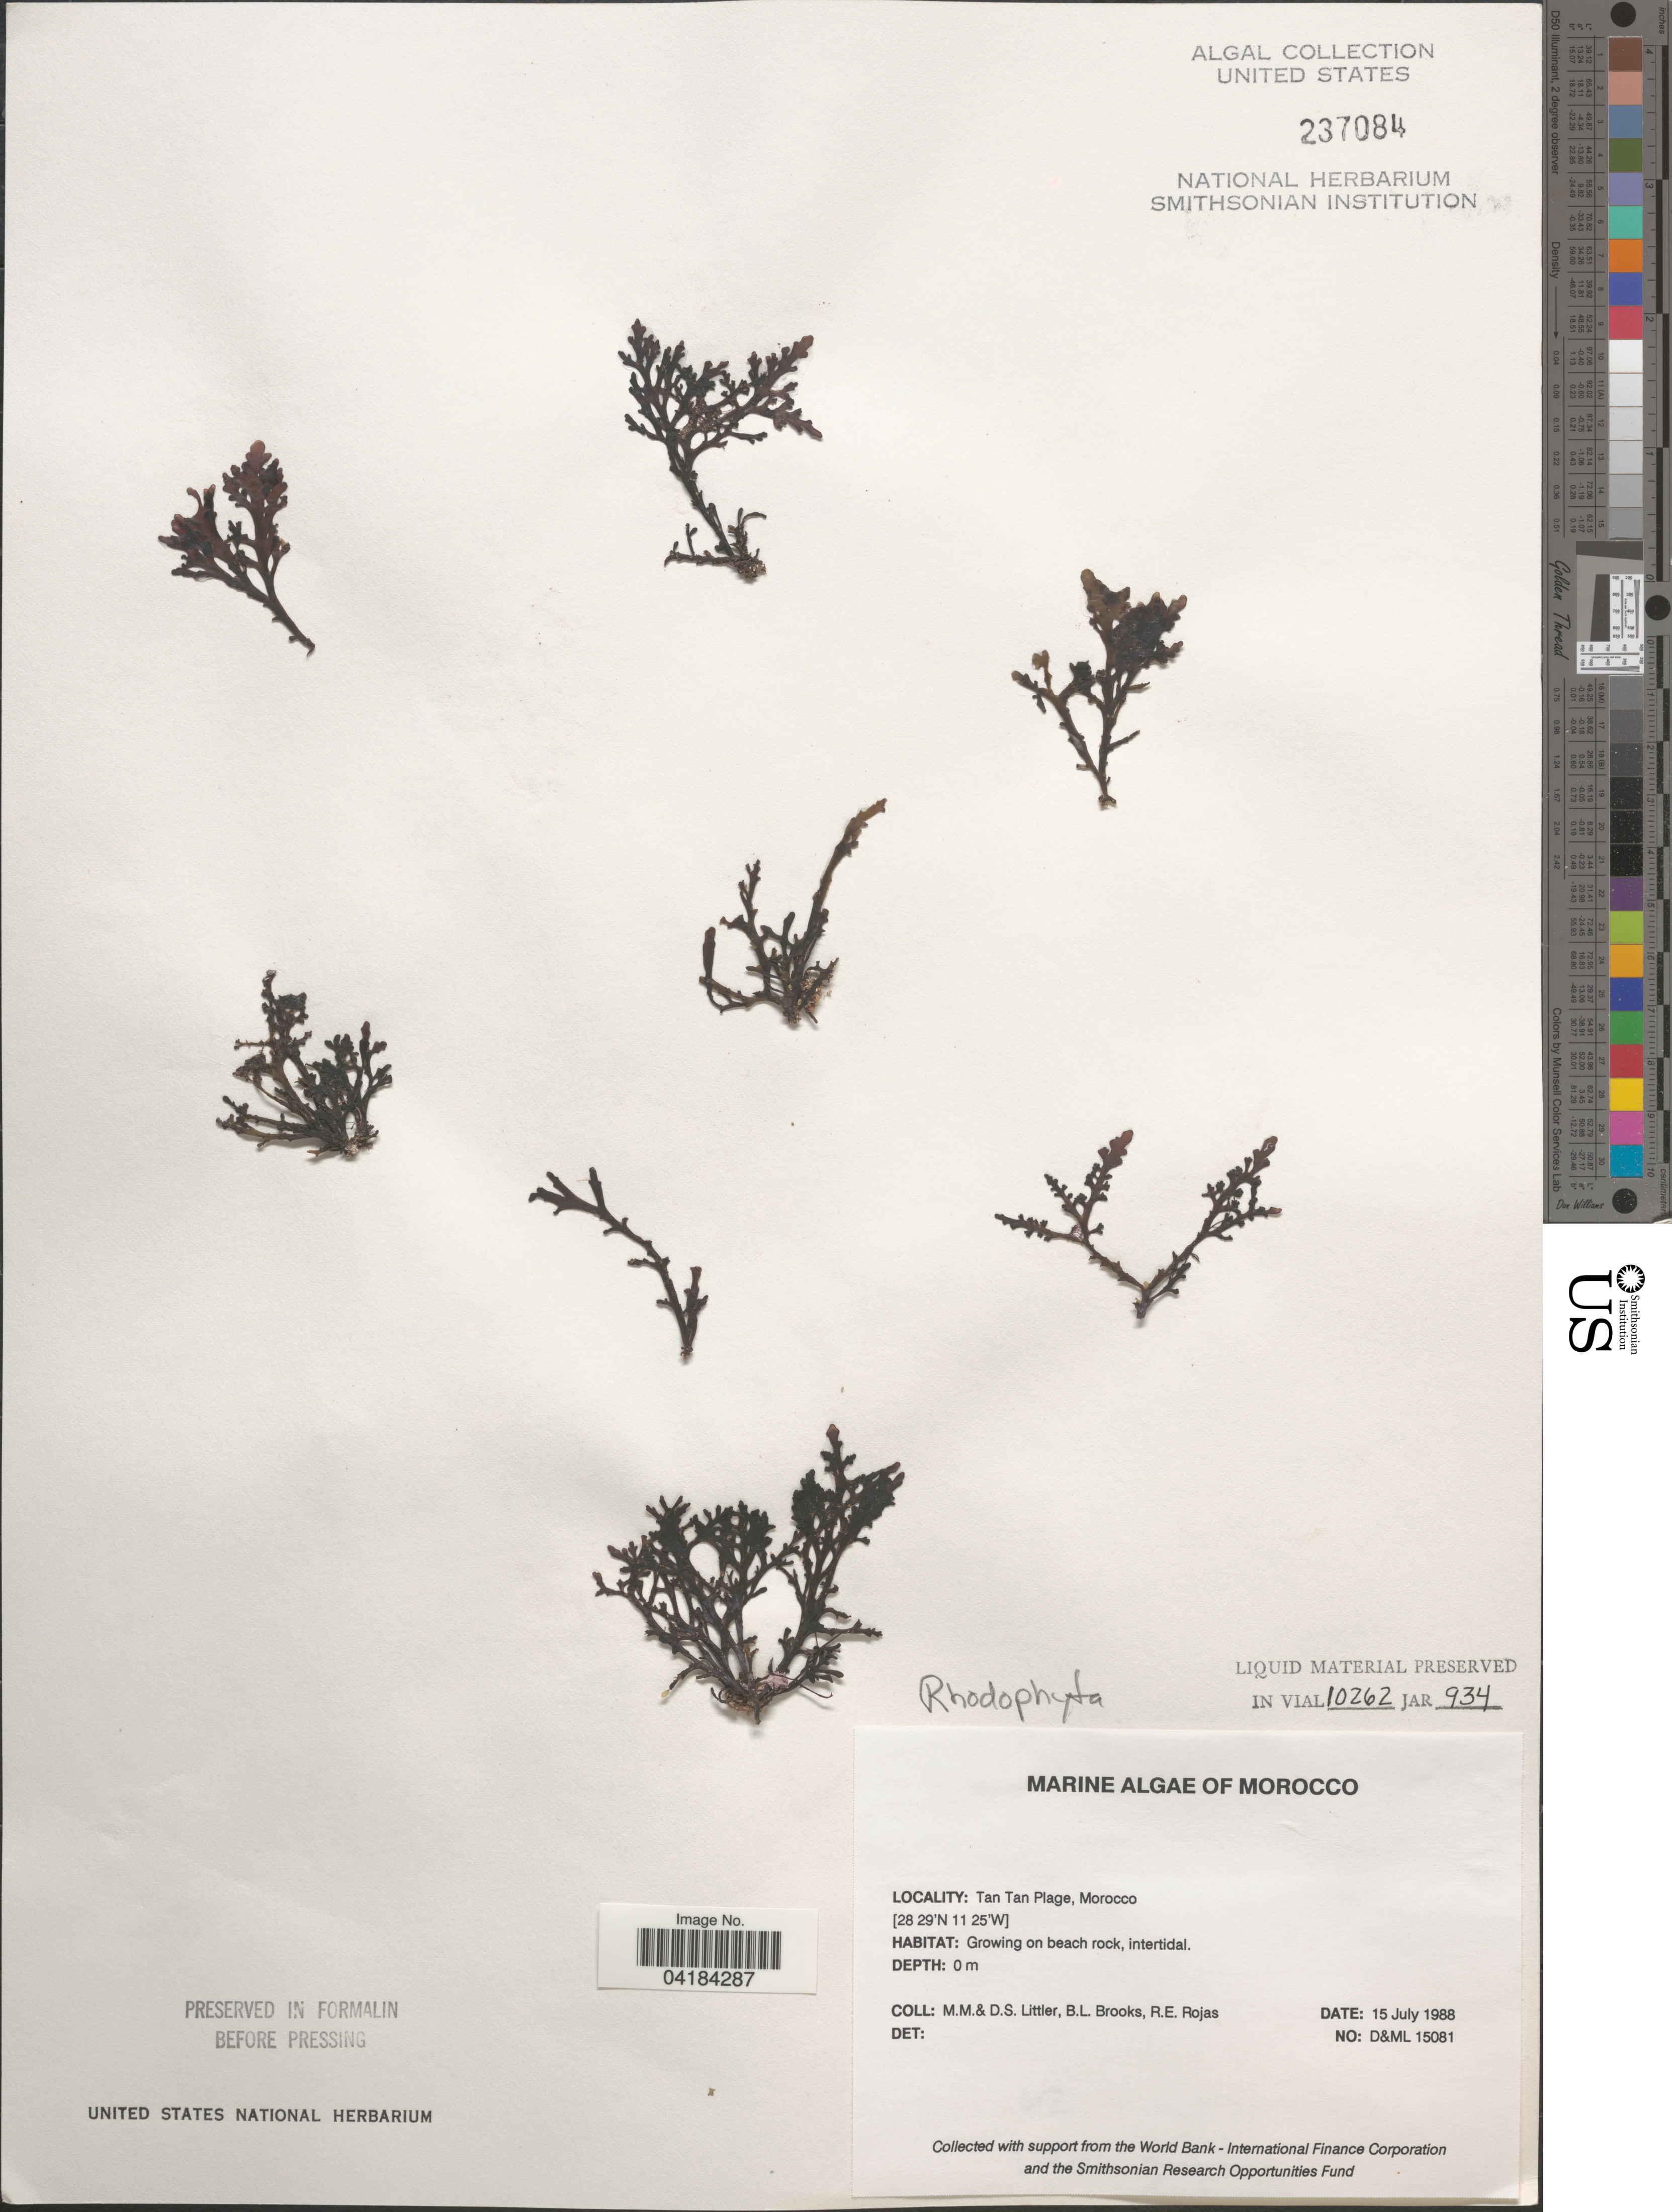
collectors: D. S. Littler, B. Brooks & R. Rojas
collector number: D&ML15081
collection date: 1988-07-15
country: Morocco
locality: Tan Tan Plage.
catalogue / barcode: US 237084